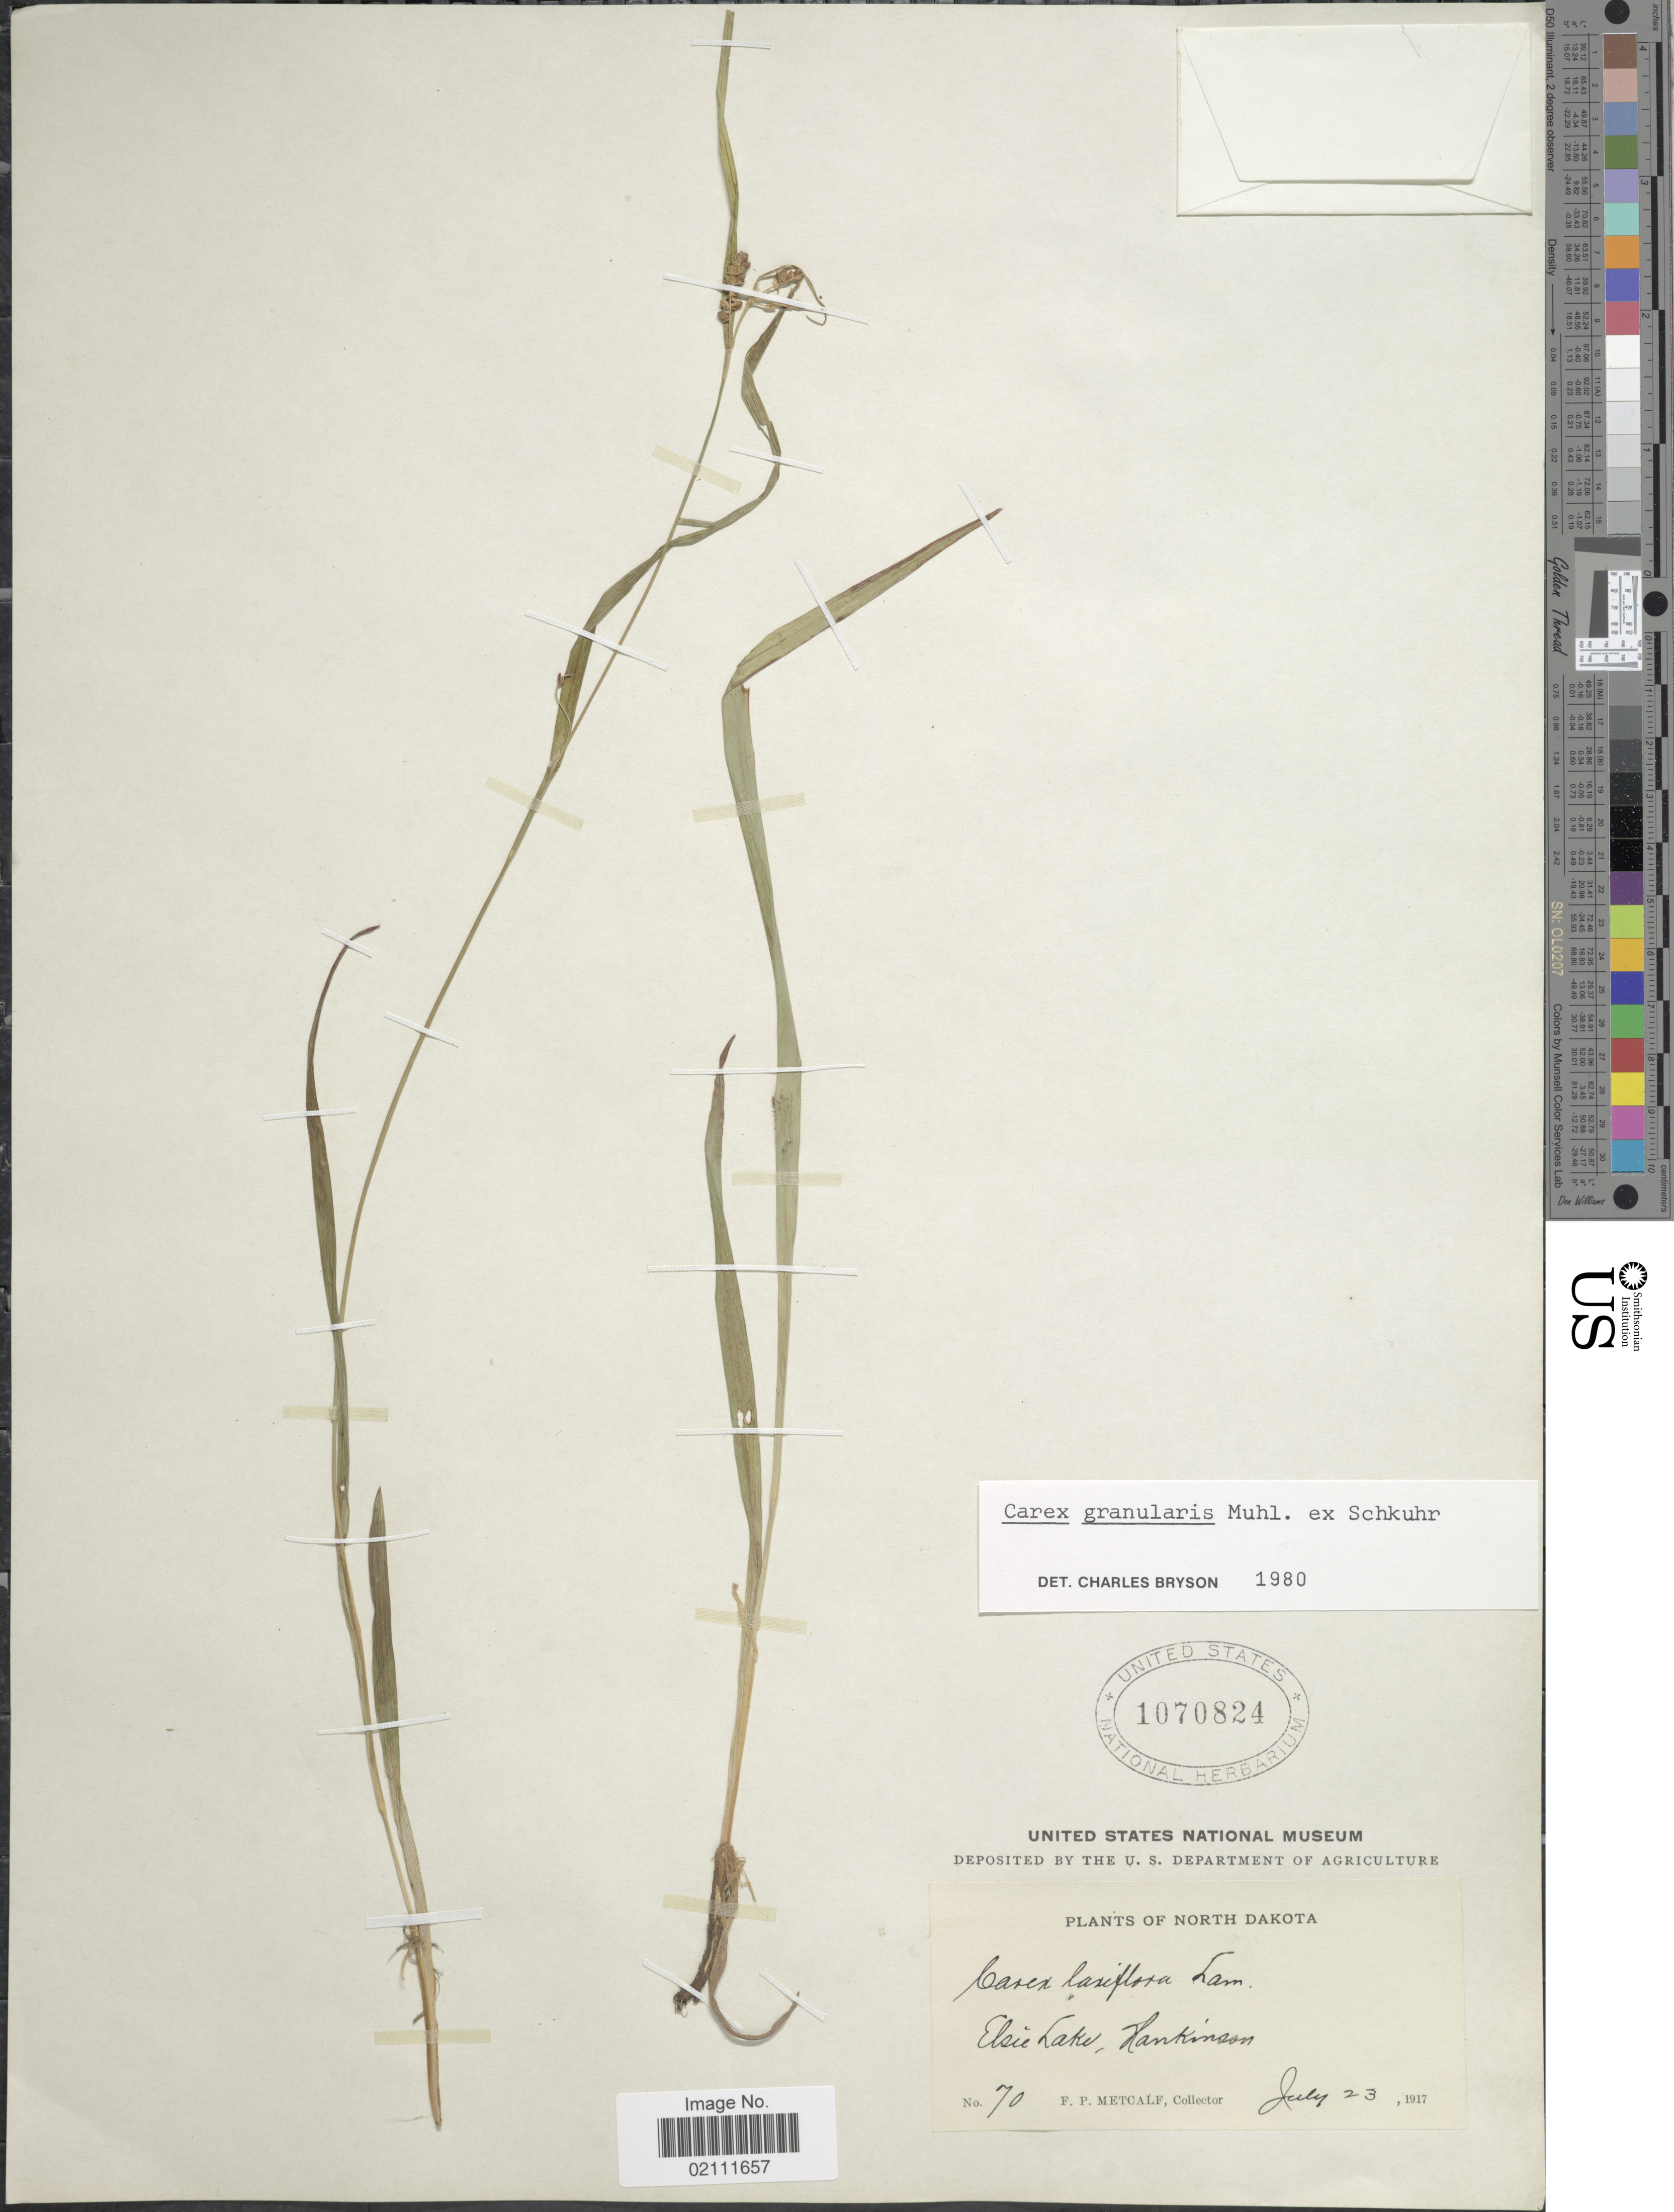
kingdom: Plantae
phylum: Tracheophyta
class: Liliopsida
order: Poales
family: Cyperaceae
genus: Carex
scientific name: Carex granularis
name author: Muhl. ex Willd.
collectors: F. Metcalf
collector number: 70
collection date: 1917-07-23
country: United States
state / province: North Dakota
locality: Elsie Lake, Hankinson.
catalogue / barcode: US 1070824